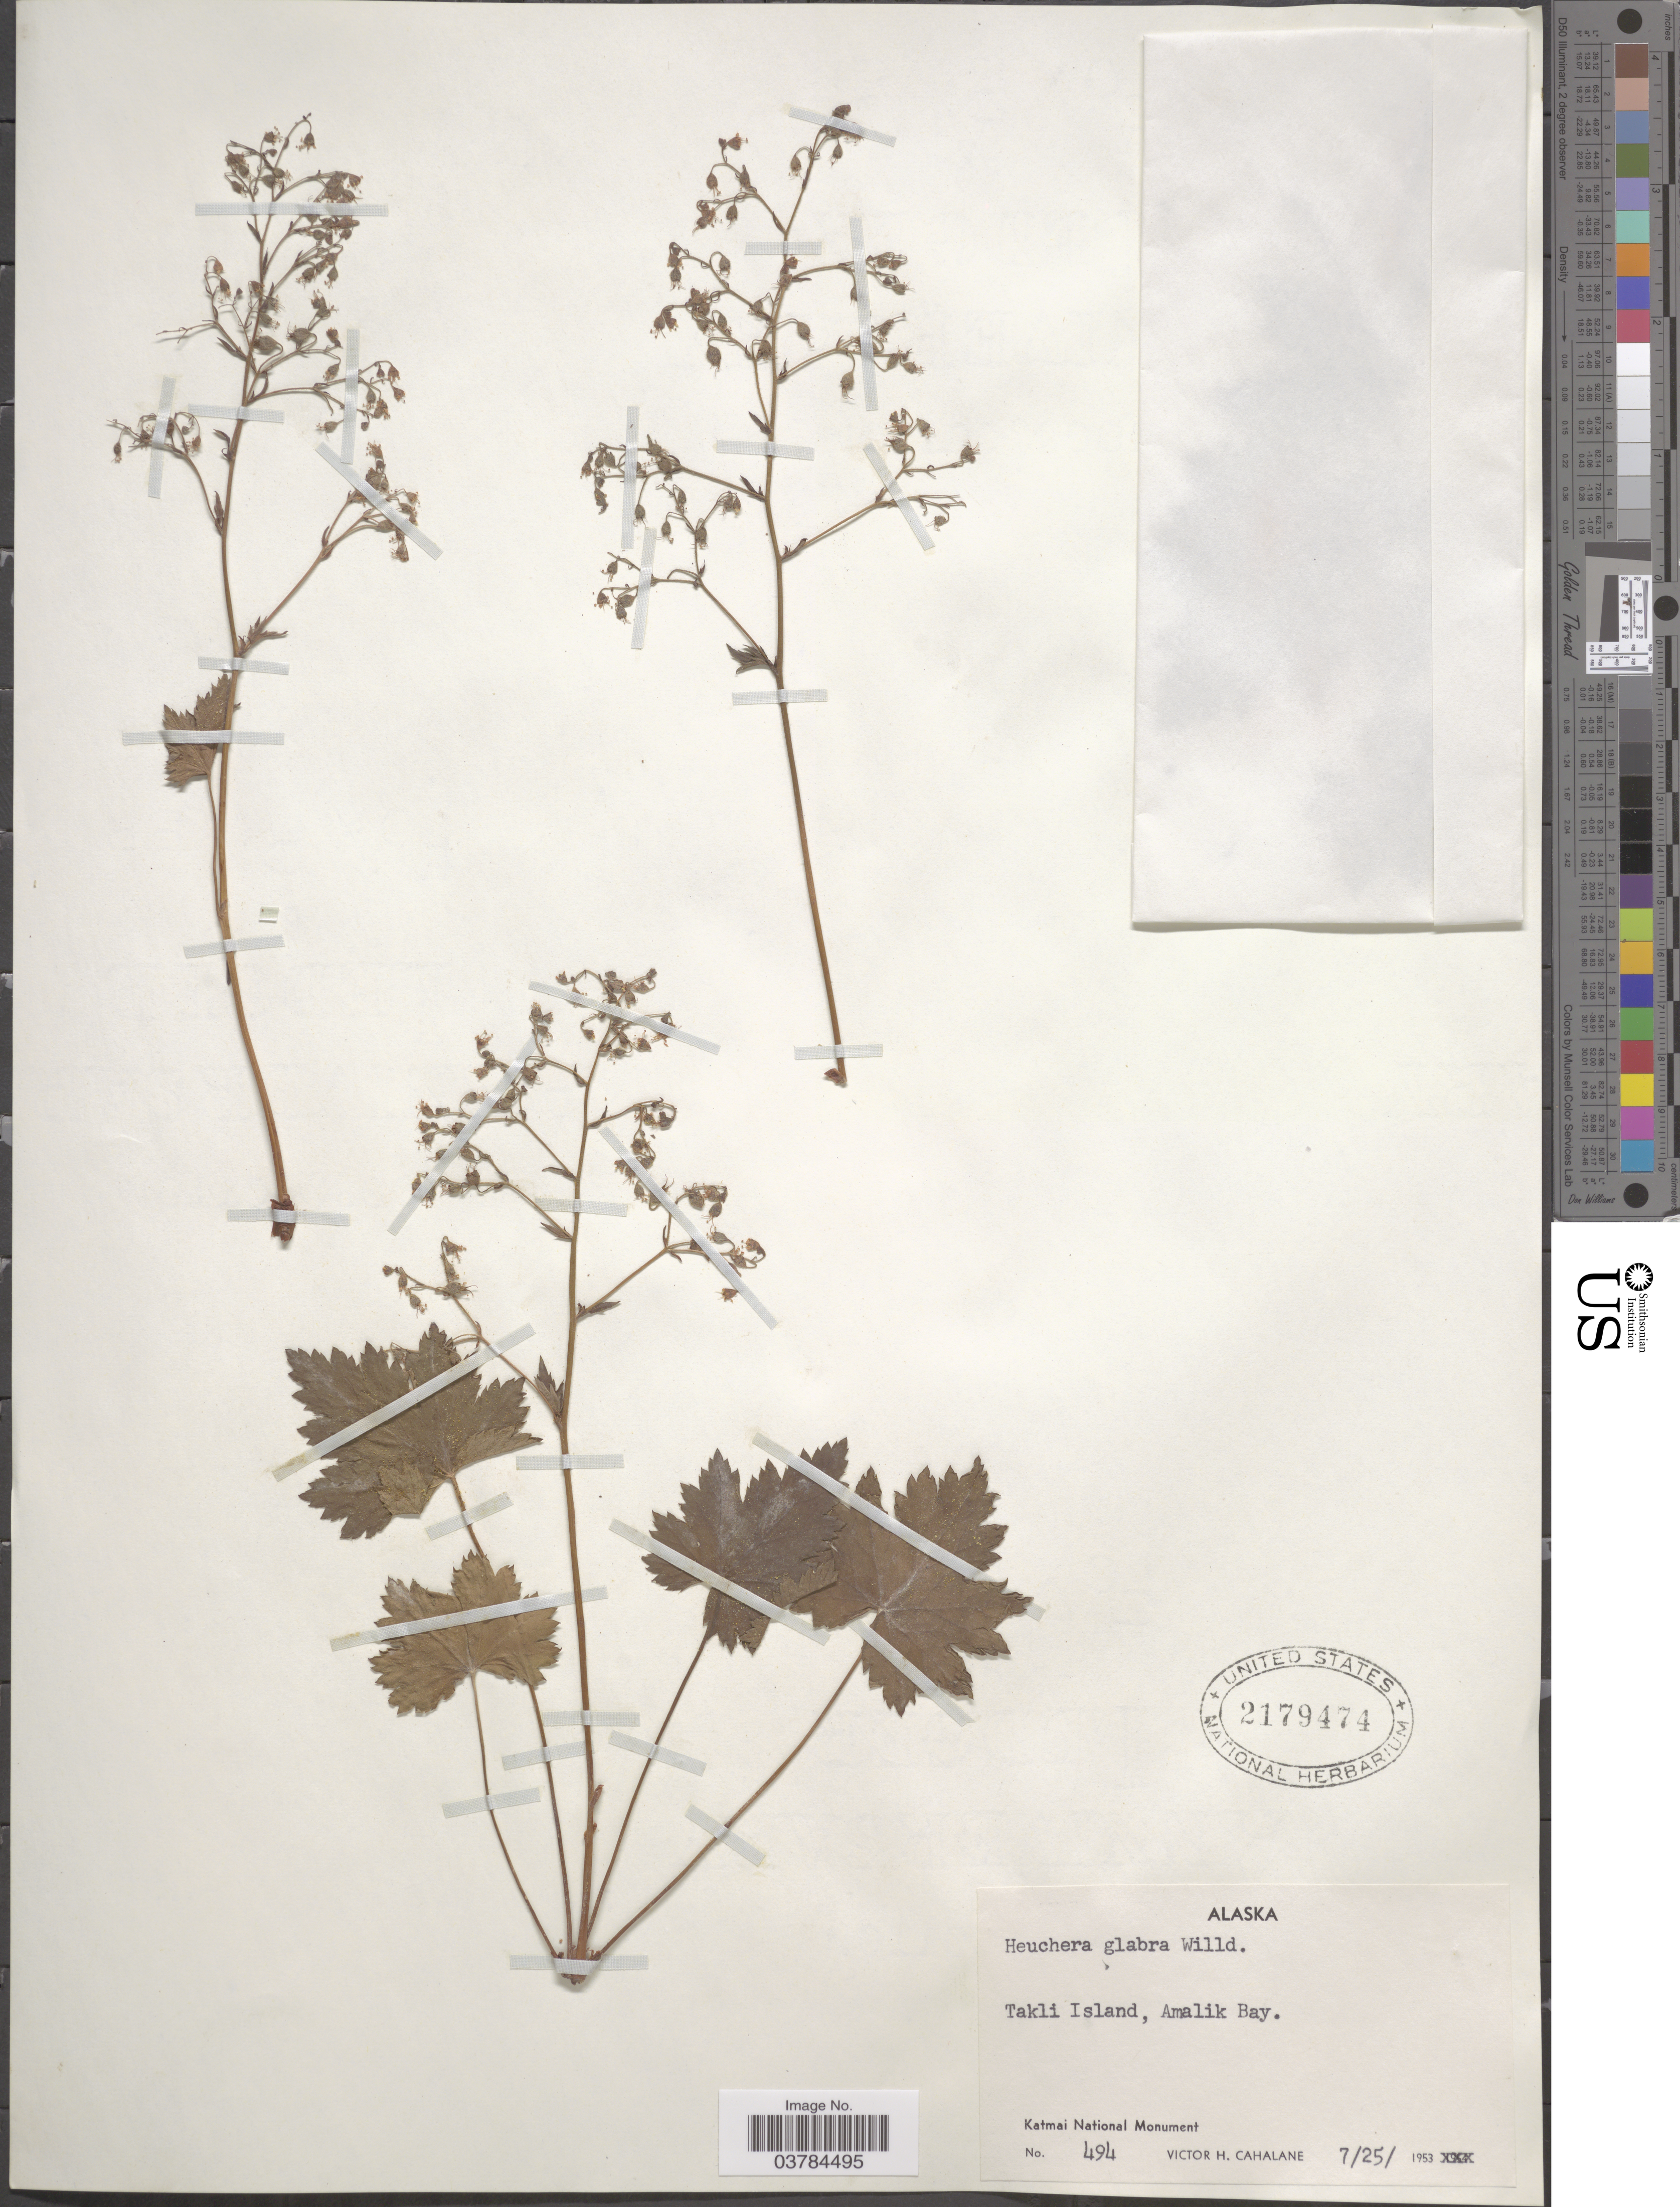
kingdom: Plantae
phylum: Tracheophyta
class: Magnoliopsida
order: Saxifragales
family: Saxifragaceae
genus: Heuchera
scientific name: Heuchera glabra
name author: Willd. ex Roem. & Schult.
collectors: V. Cahalane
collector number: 494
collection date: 1953-07-25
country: United States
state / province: Alaska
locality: Takli Island, Amalik Bay. Katmai National Monument.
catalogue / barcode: US 2179474